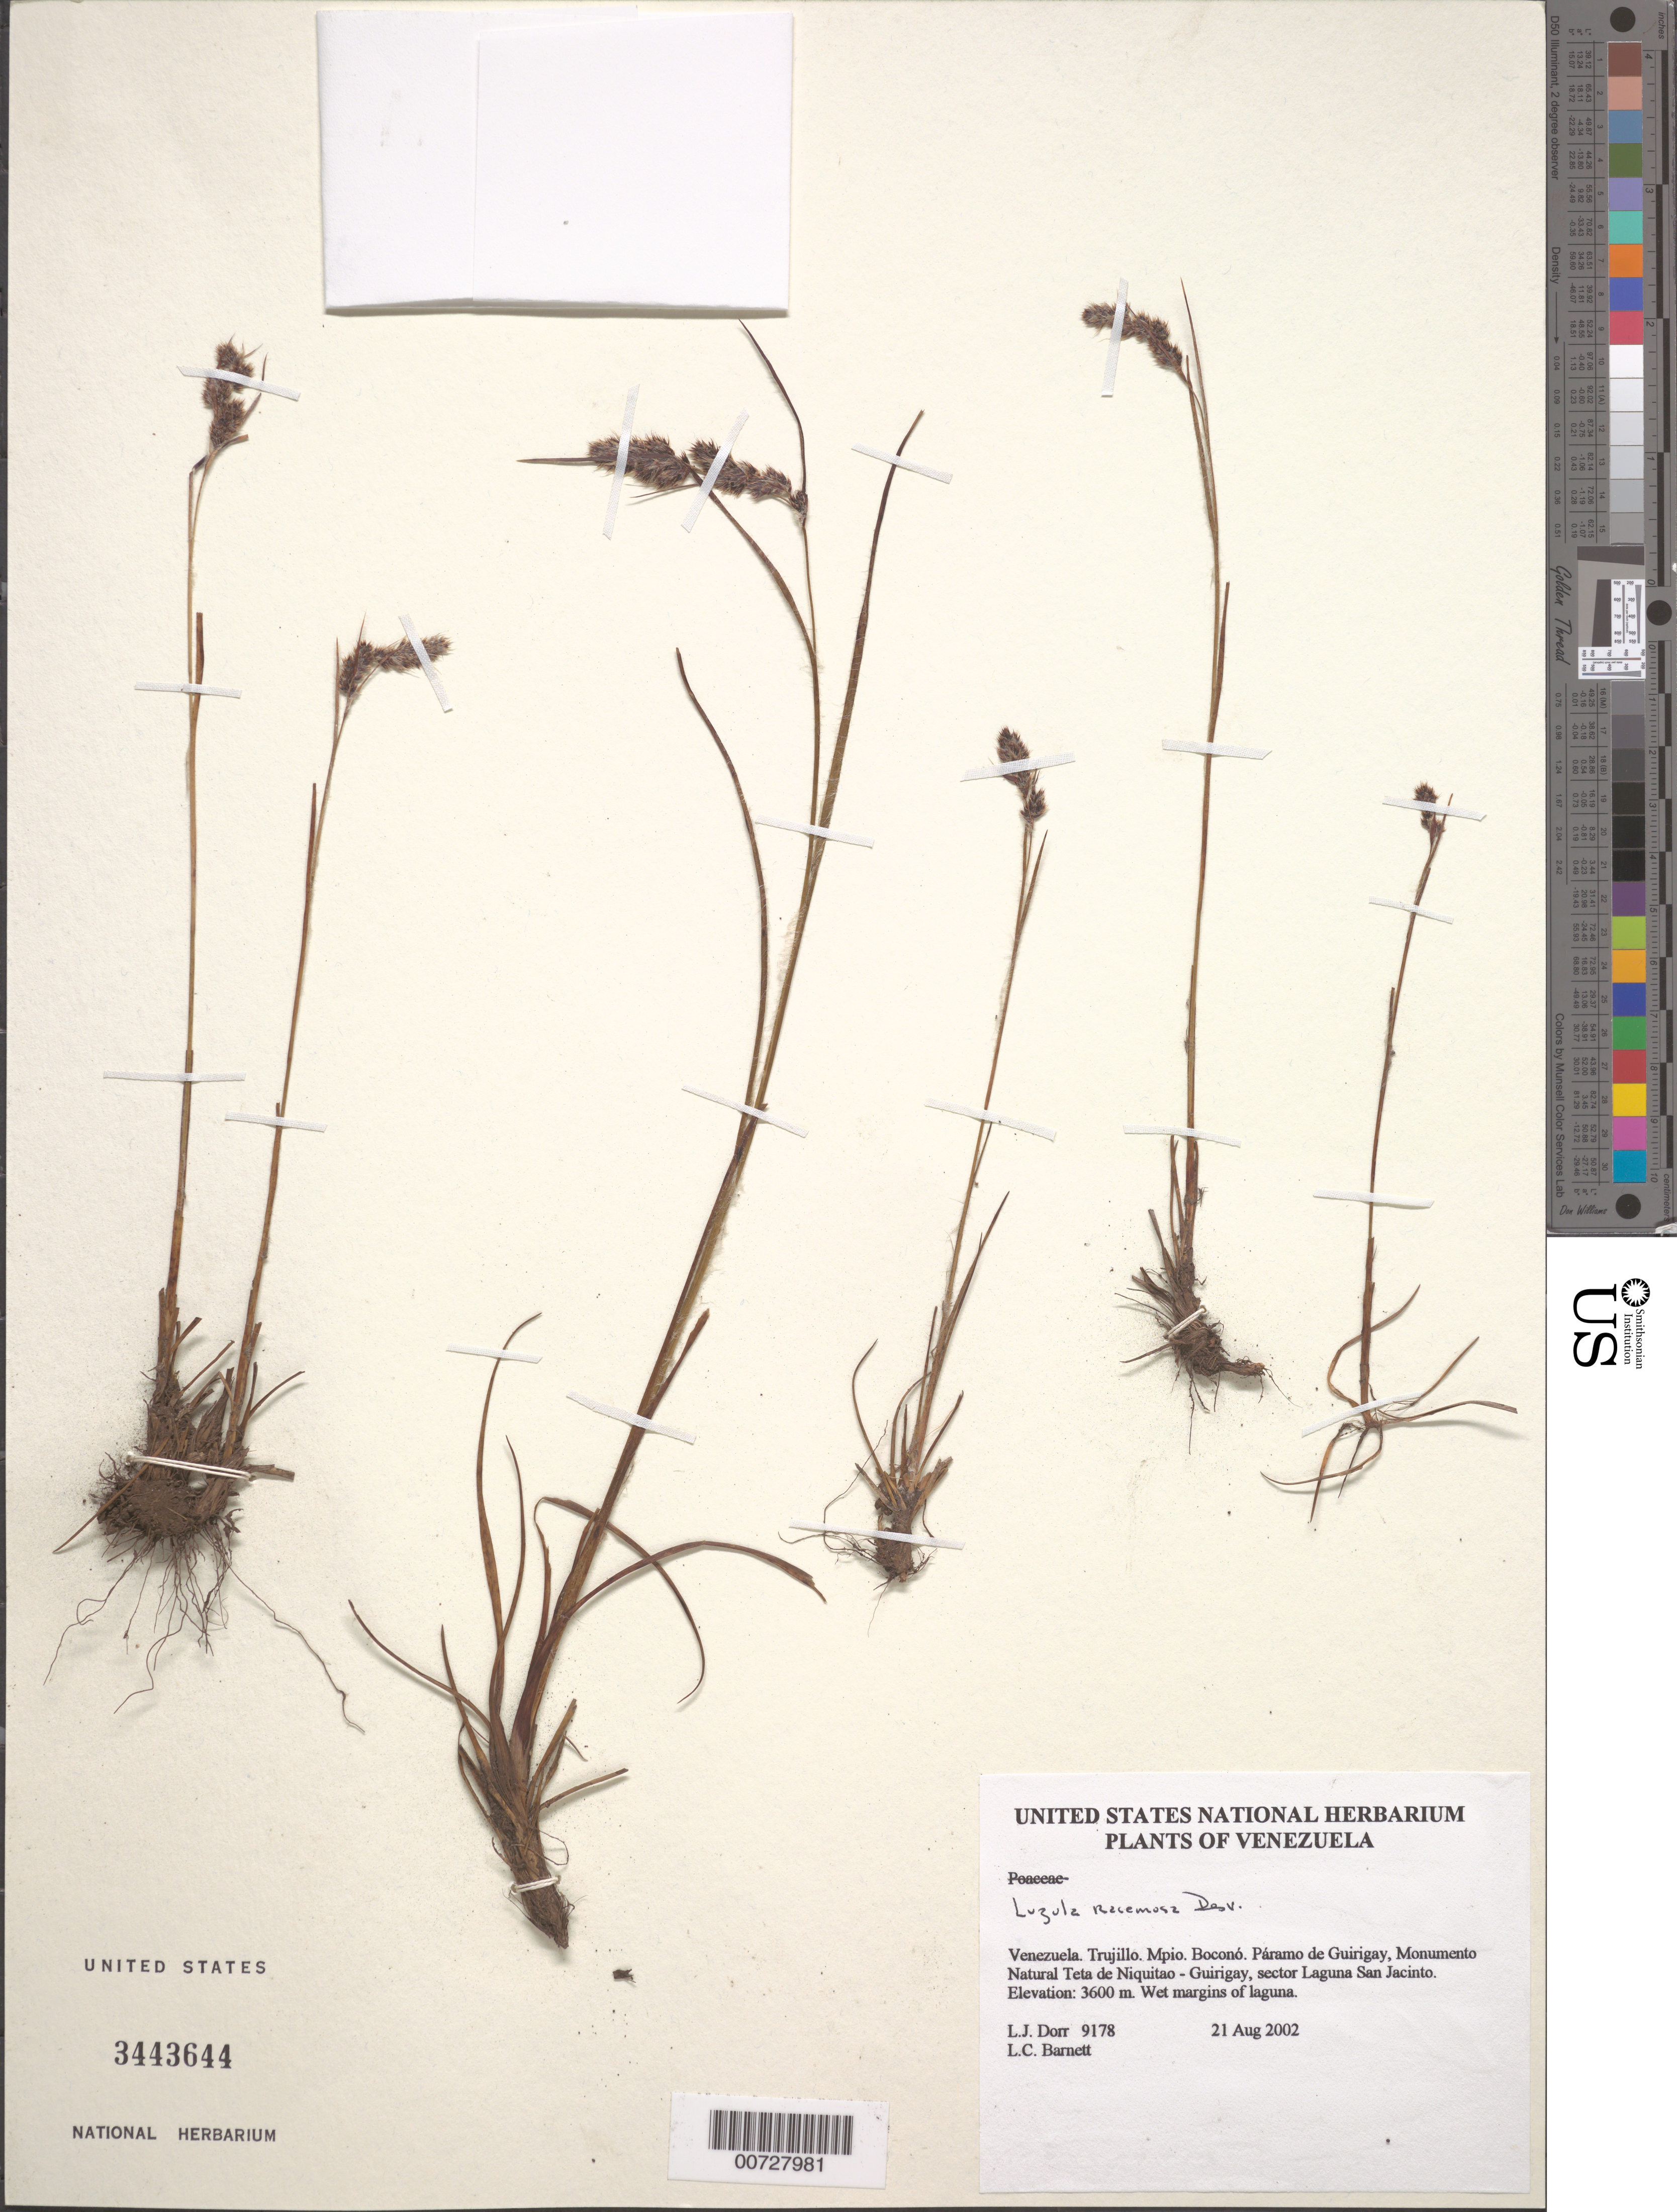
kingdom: Plantae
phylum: Tracheophyta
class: Liliopsida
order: Poales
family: Juncaceae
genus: Luzula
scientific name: Luzula racemosa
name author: Desv.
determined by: Dorr, L. J., (BOT), Smithsonian Institution - National Museum of Natural History (UNITED STATES)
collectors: L. J. Dorr & L. C. Barnett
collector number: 9178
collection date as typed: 21 Aug 2002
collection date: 2002-08-21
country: Venezuela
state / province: Trujillo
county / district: Boconó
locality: Páramo de Guirigay, Monumento Natural Teta de Niquitao - Guirigay, sector Laguna San Jacinto.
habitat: Wet margins of laguna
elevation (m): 3600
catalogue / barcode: US 3443644